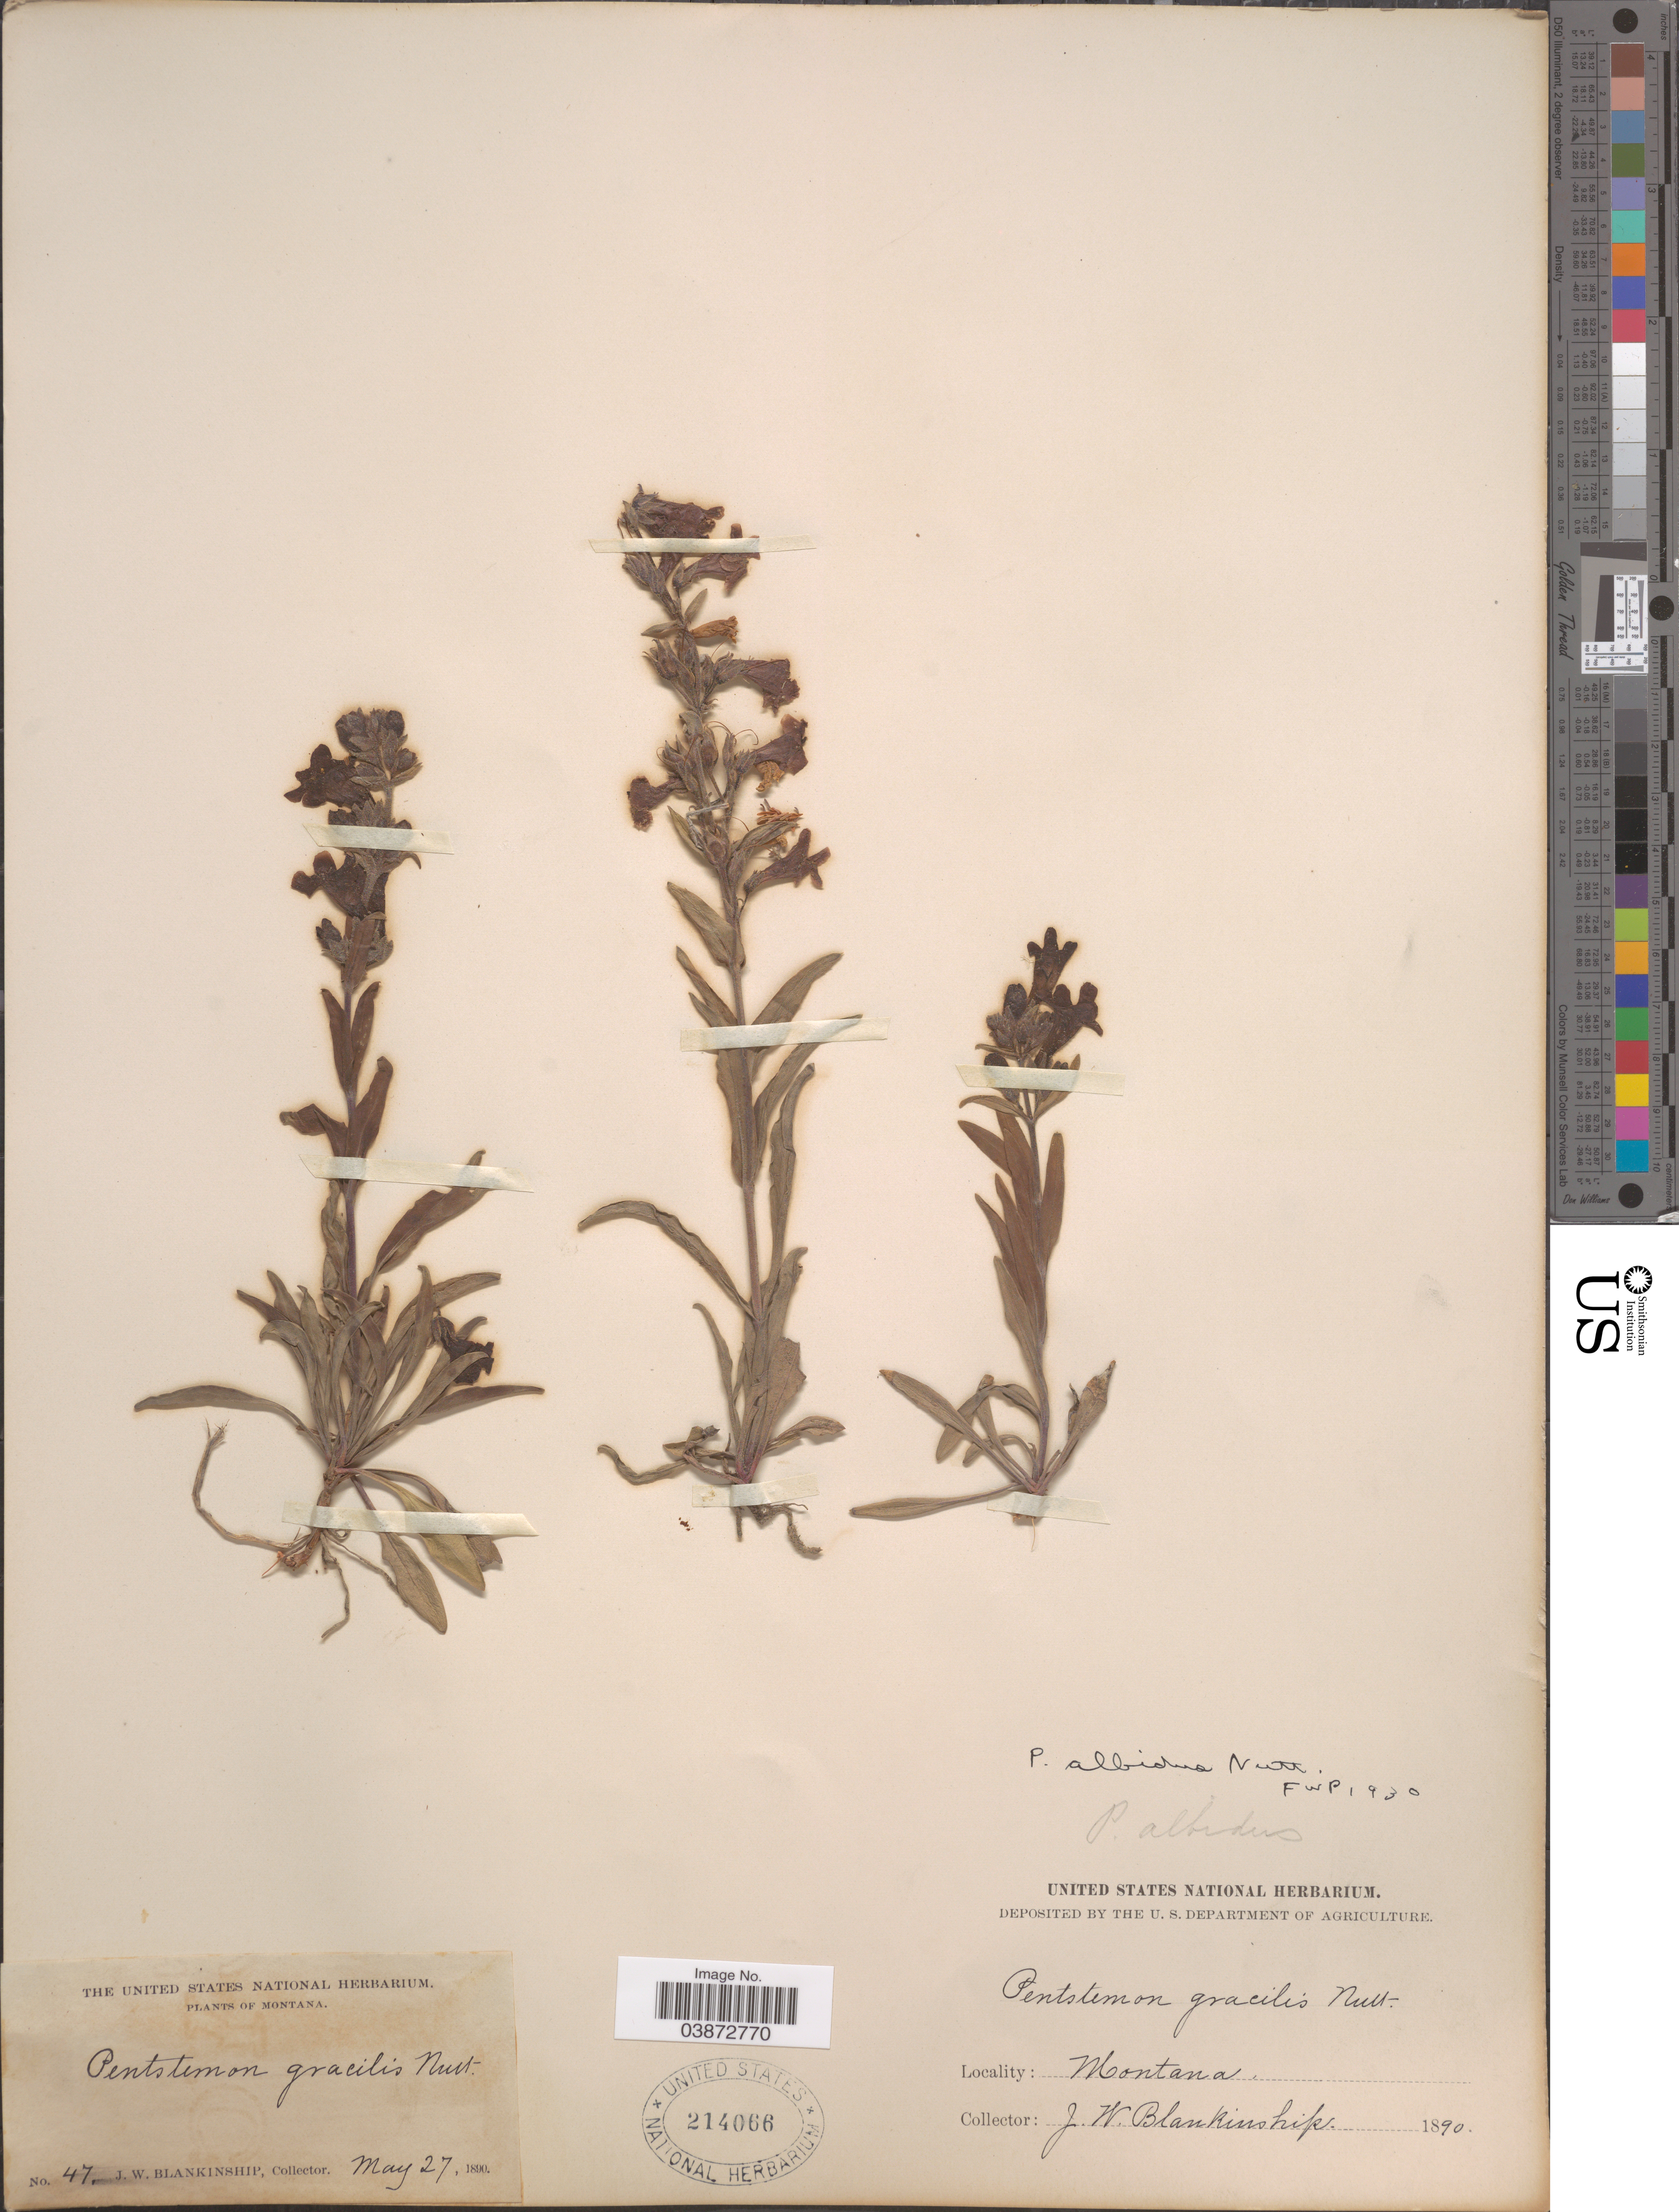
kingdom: Plantae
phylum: Tracheophyta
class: Magnoliopsida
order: Lamiales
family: Plantaginaceae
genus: Penstemon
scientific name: Penstemon albidus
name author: Nutt.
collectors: J. W. Blankinship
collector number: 47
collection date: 1890-05-27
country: United States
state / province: Montana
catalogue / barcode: US 214066